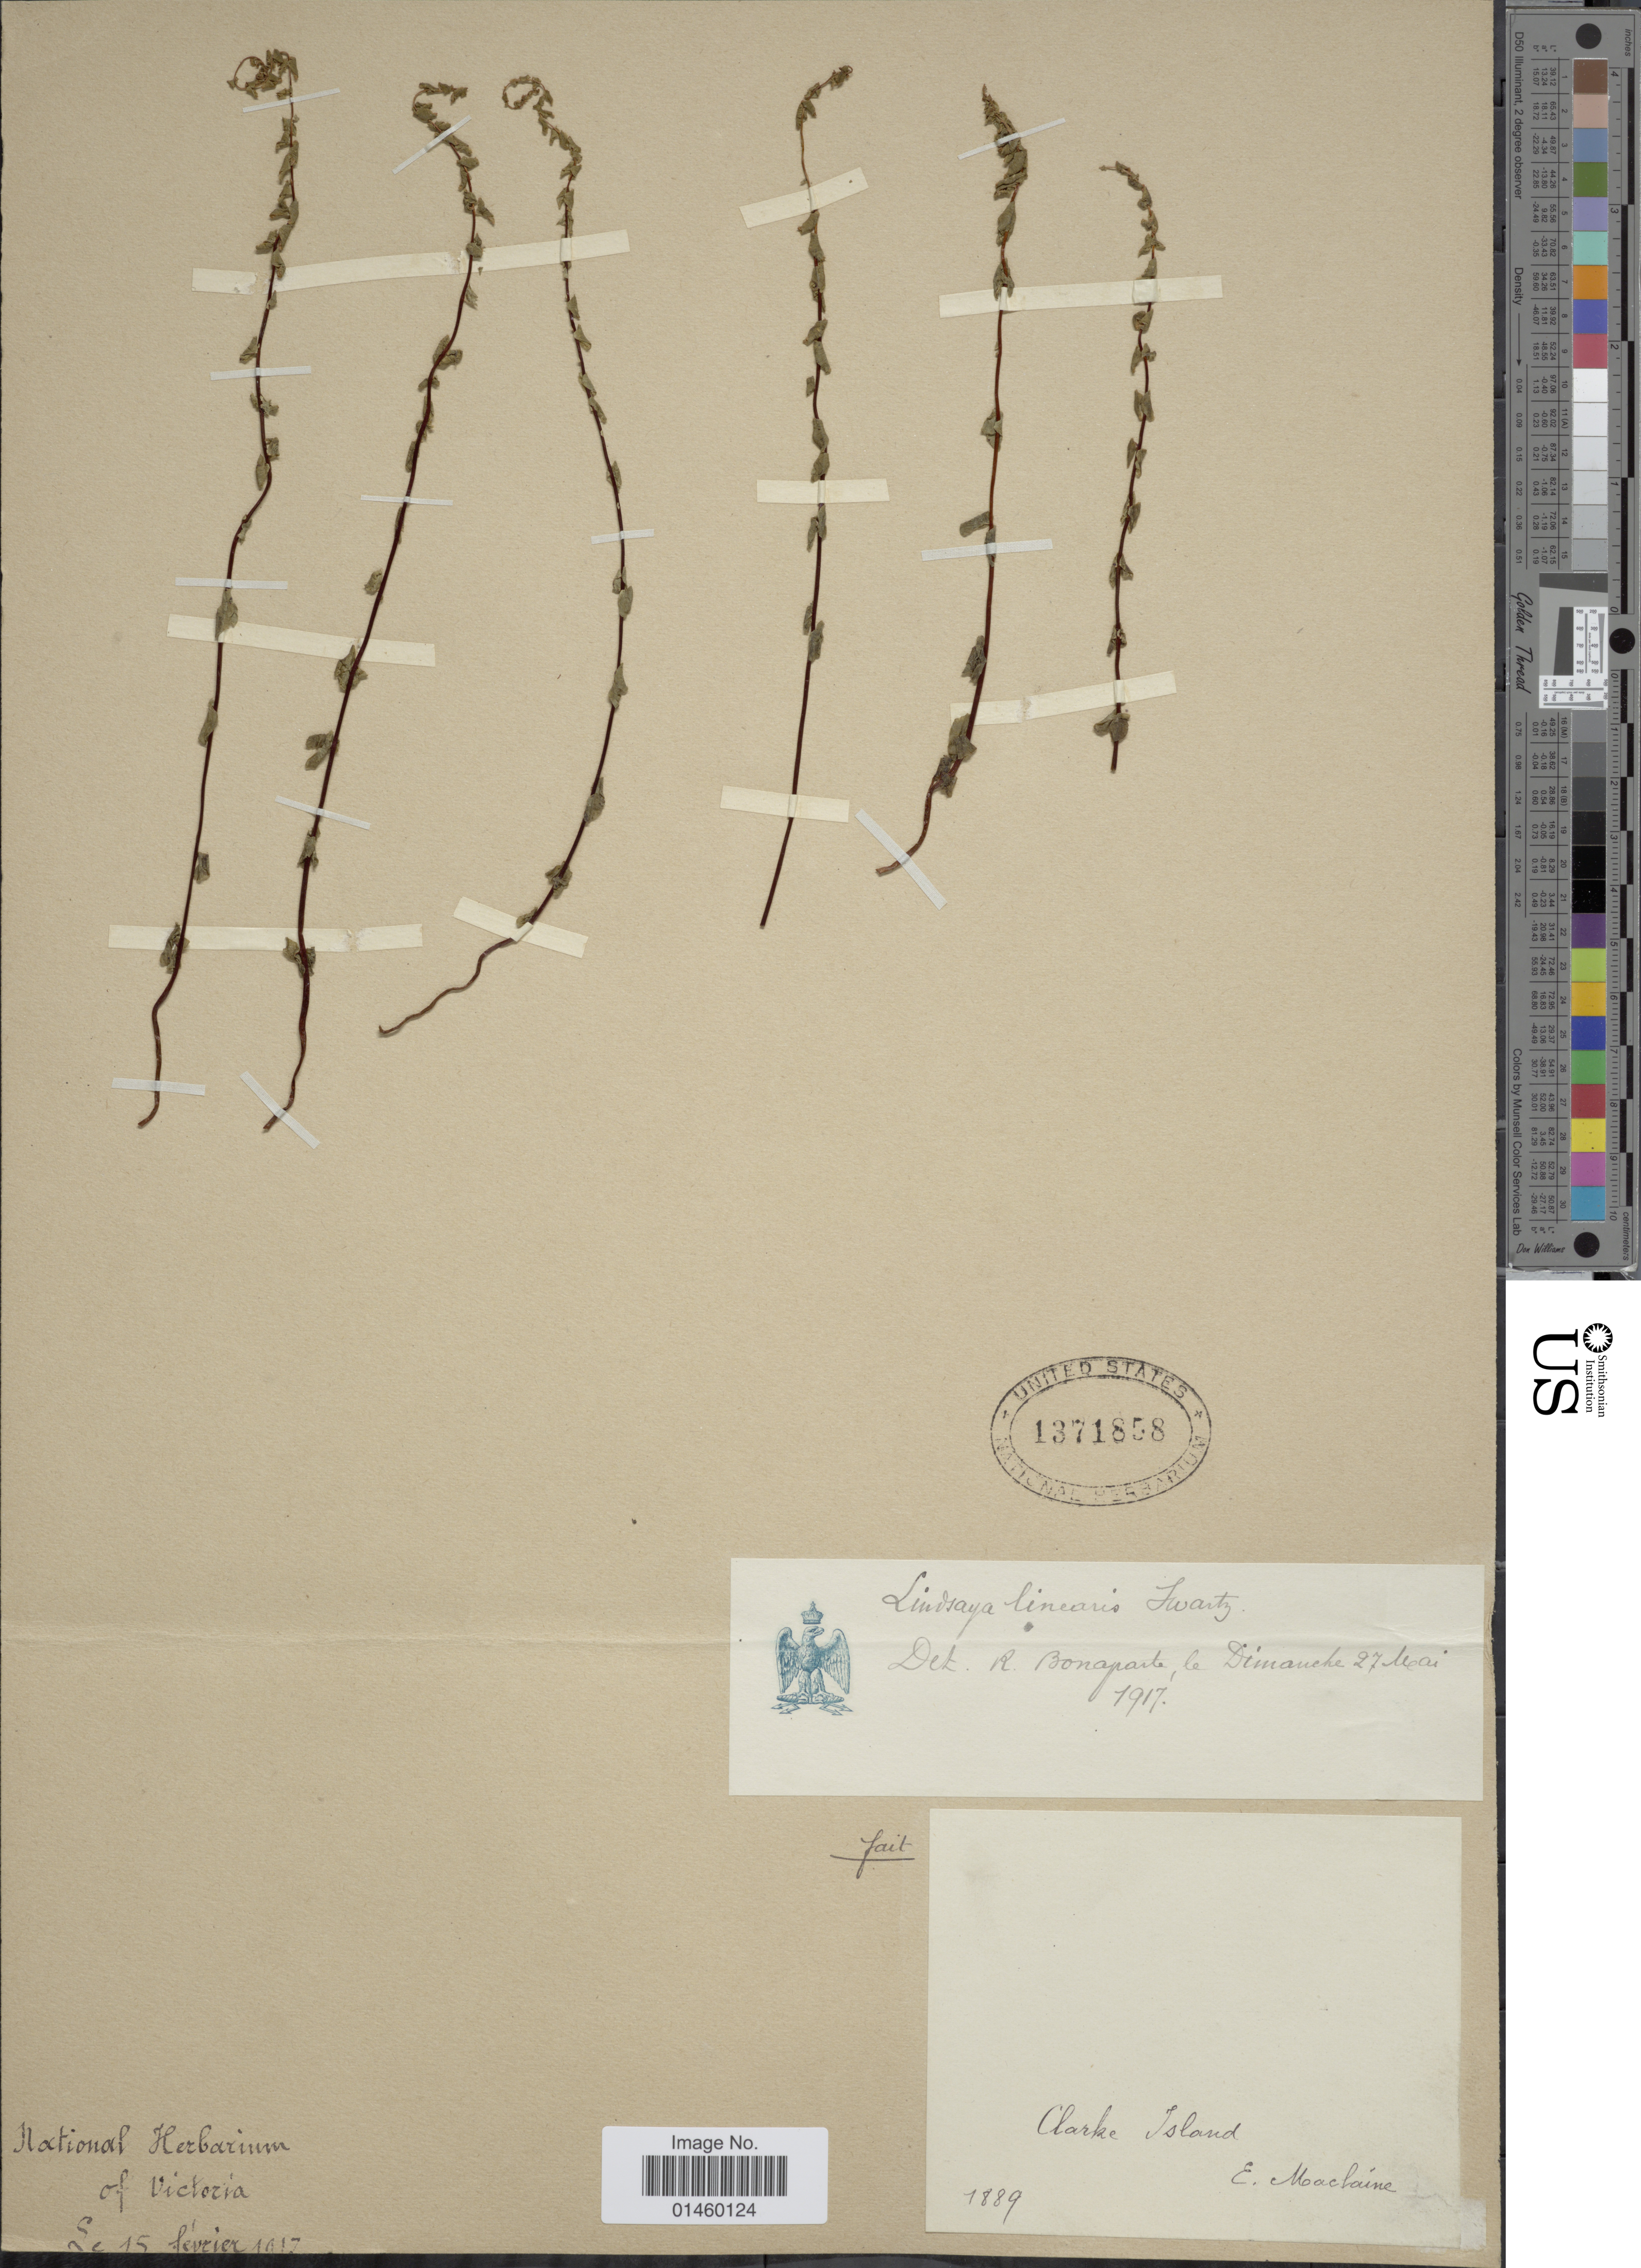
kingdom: Plantae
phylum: Tracheophyta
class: Polypodiopsida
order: Polypodiales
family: Lindsaeaceae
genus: Lindsaea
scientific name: Lindsaea linearis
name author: Sw.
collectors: E. Maclaines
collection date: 1889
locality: Clarke Island.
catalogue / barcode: US 1371858